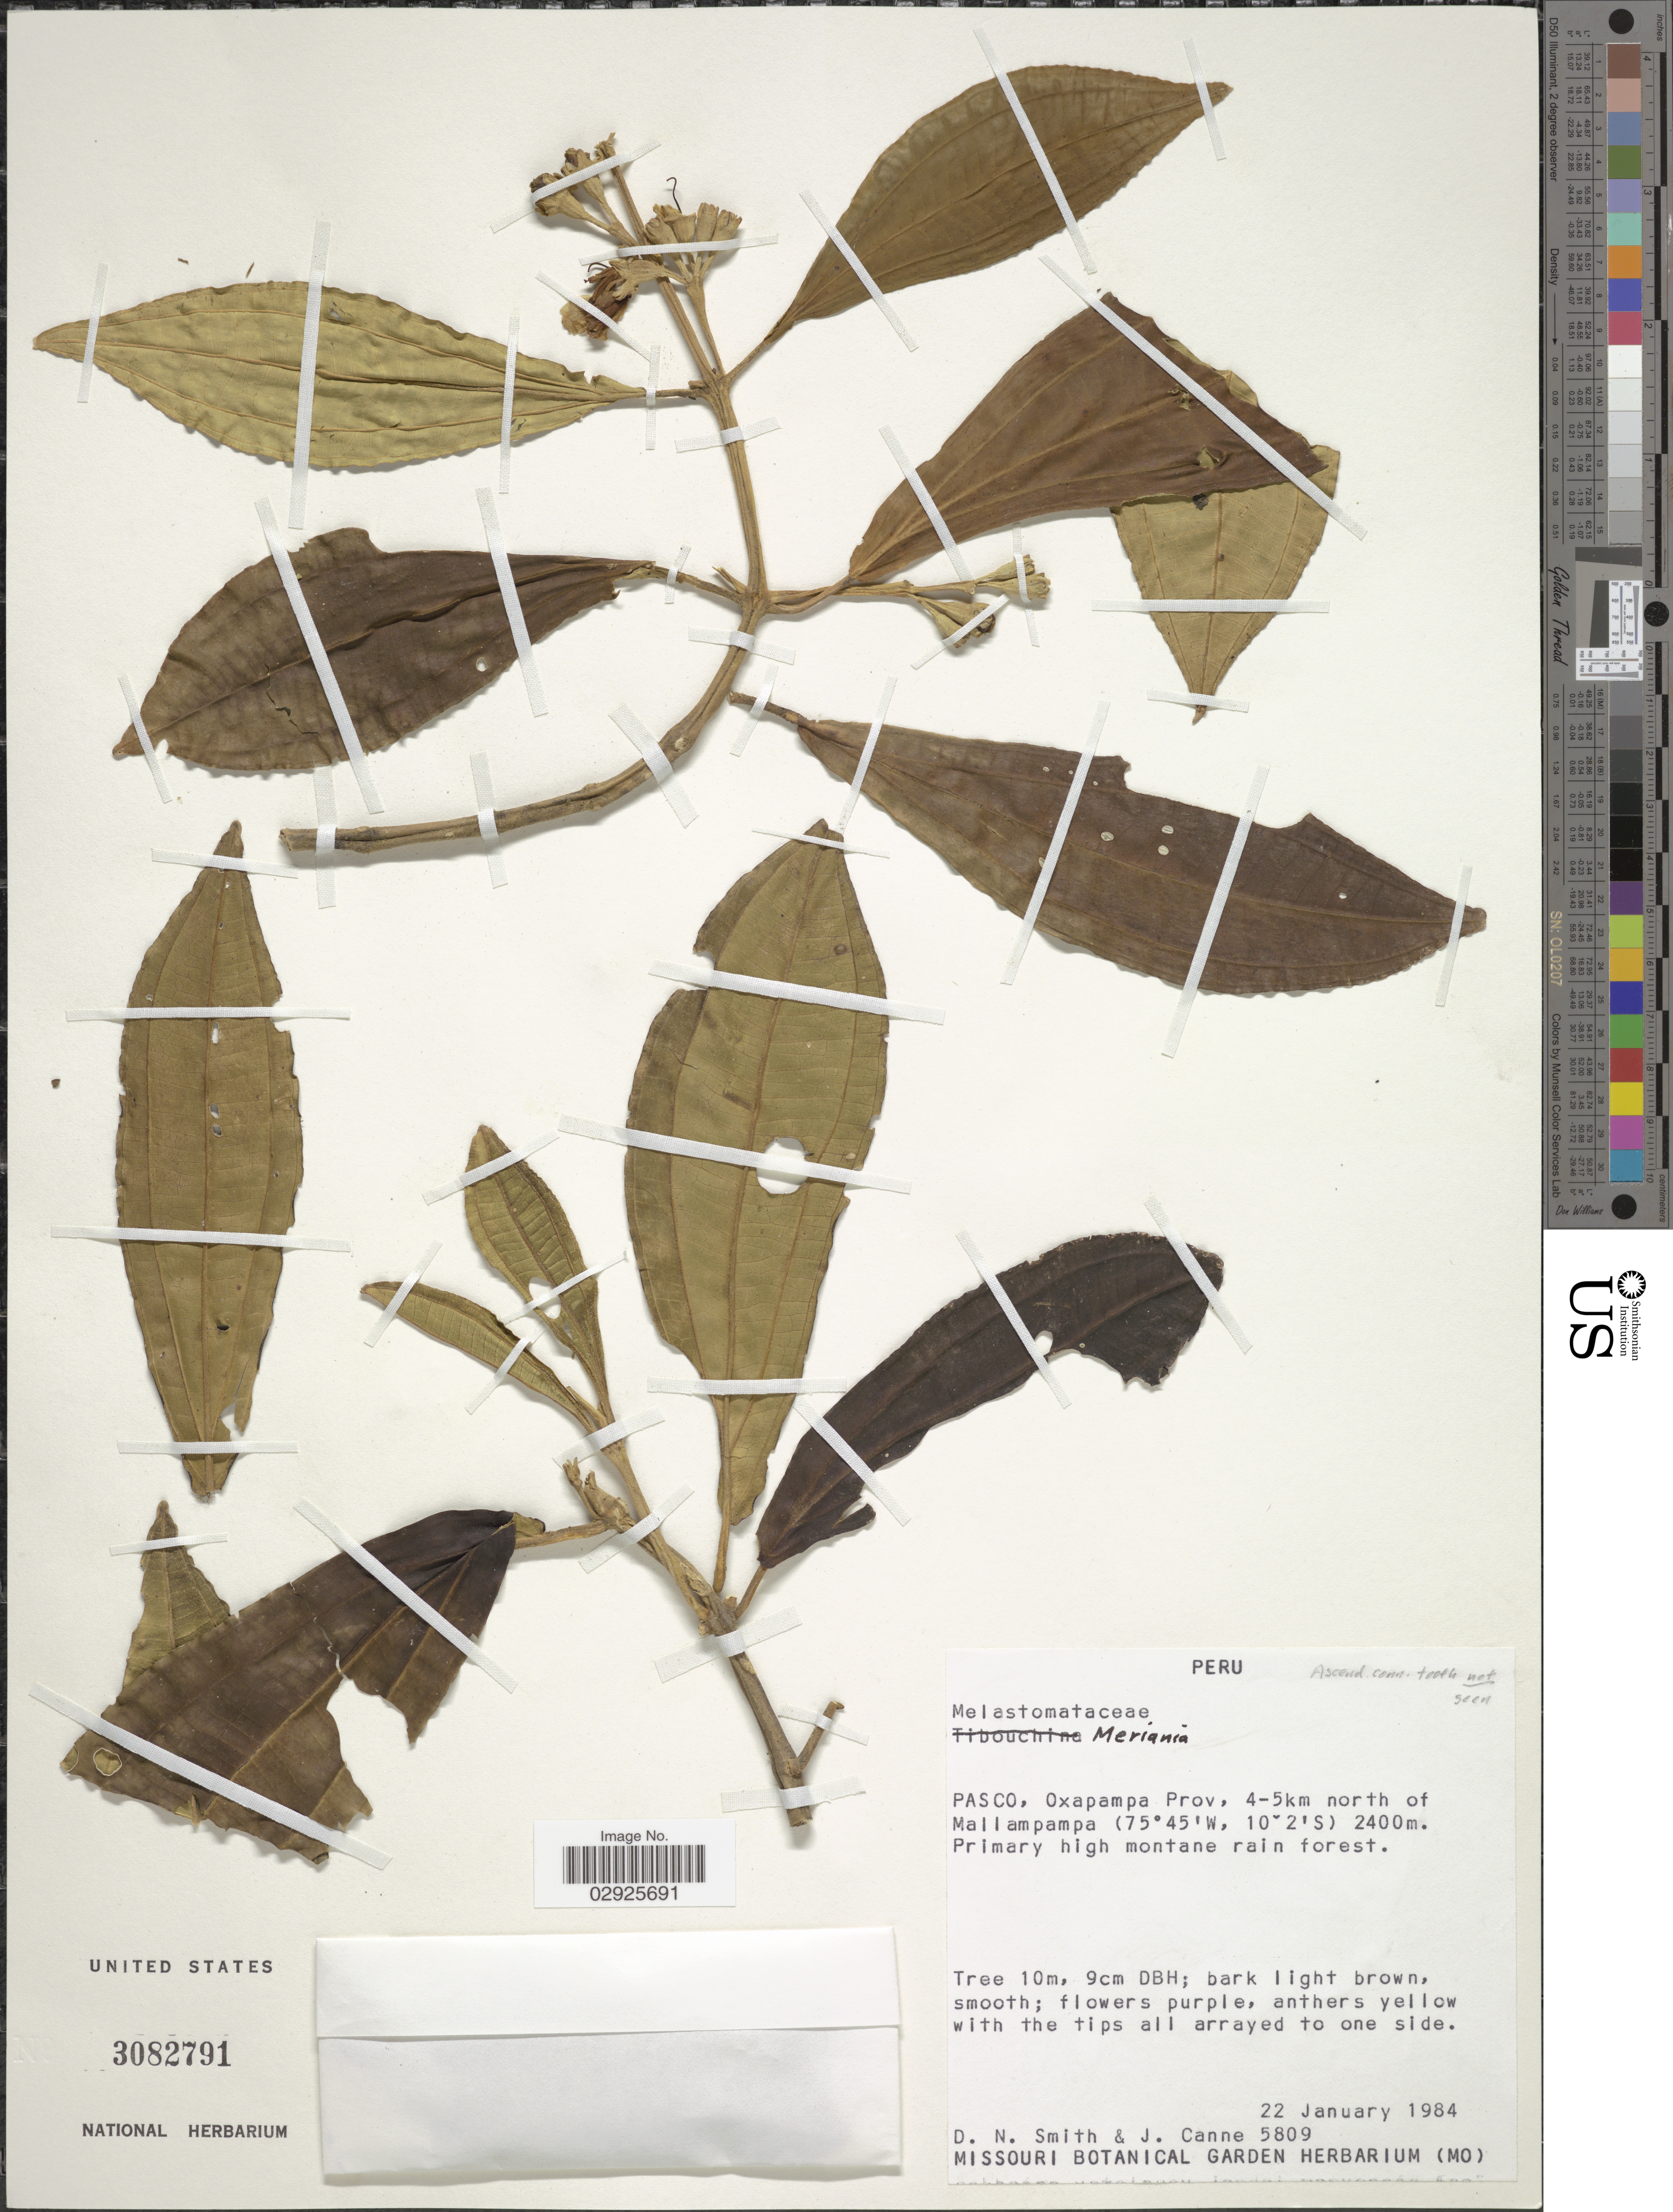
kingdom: Plantae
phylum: Tracheophyta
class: Magnoliopsida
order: Myrtales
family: Melastomataceae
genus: Meriania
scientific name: Meriania weberbaueri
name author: J.F. Macbr.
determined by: Michelangeli, F. A.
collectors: D. Smith & J. M. Canne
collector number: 5809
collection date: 1984-01-22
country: Peru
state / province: Pasco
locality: Oxapampa Prov, 4-5 km north of Mallampampa.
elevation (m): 2400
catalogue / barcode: US 3082791